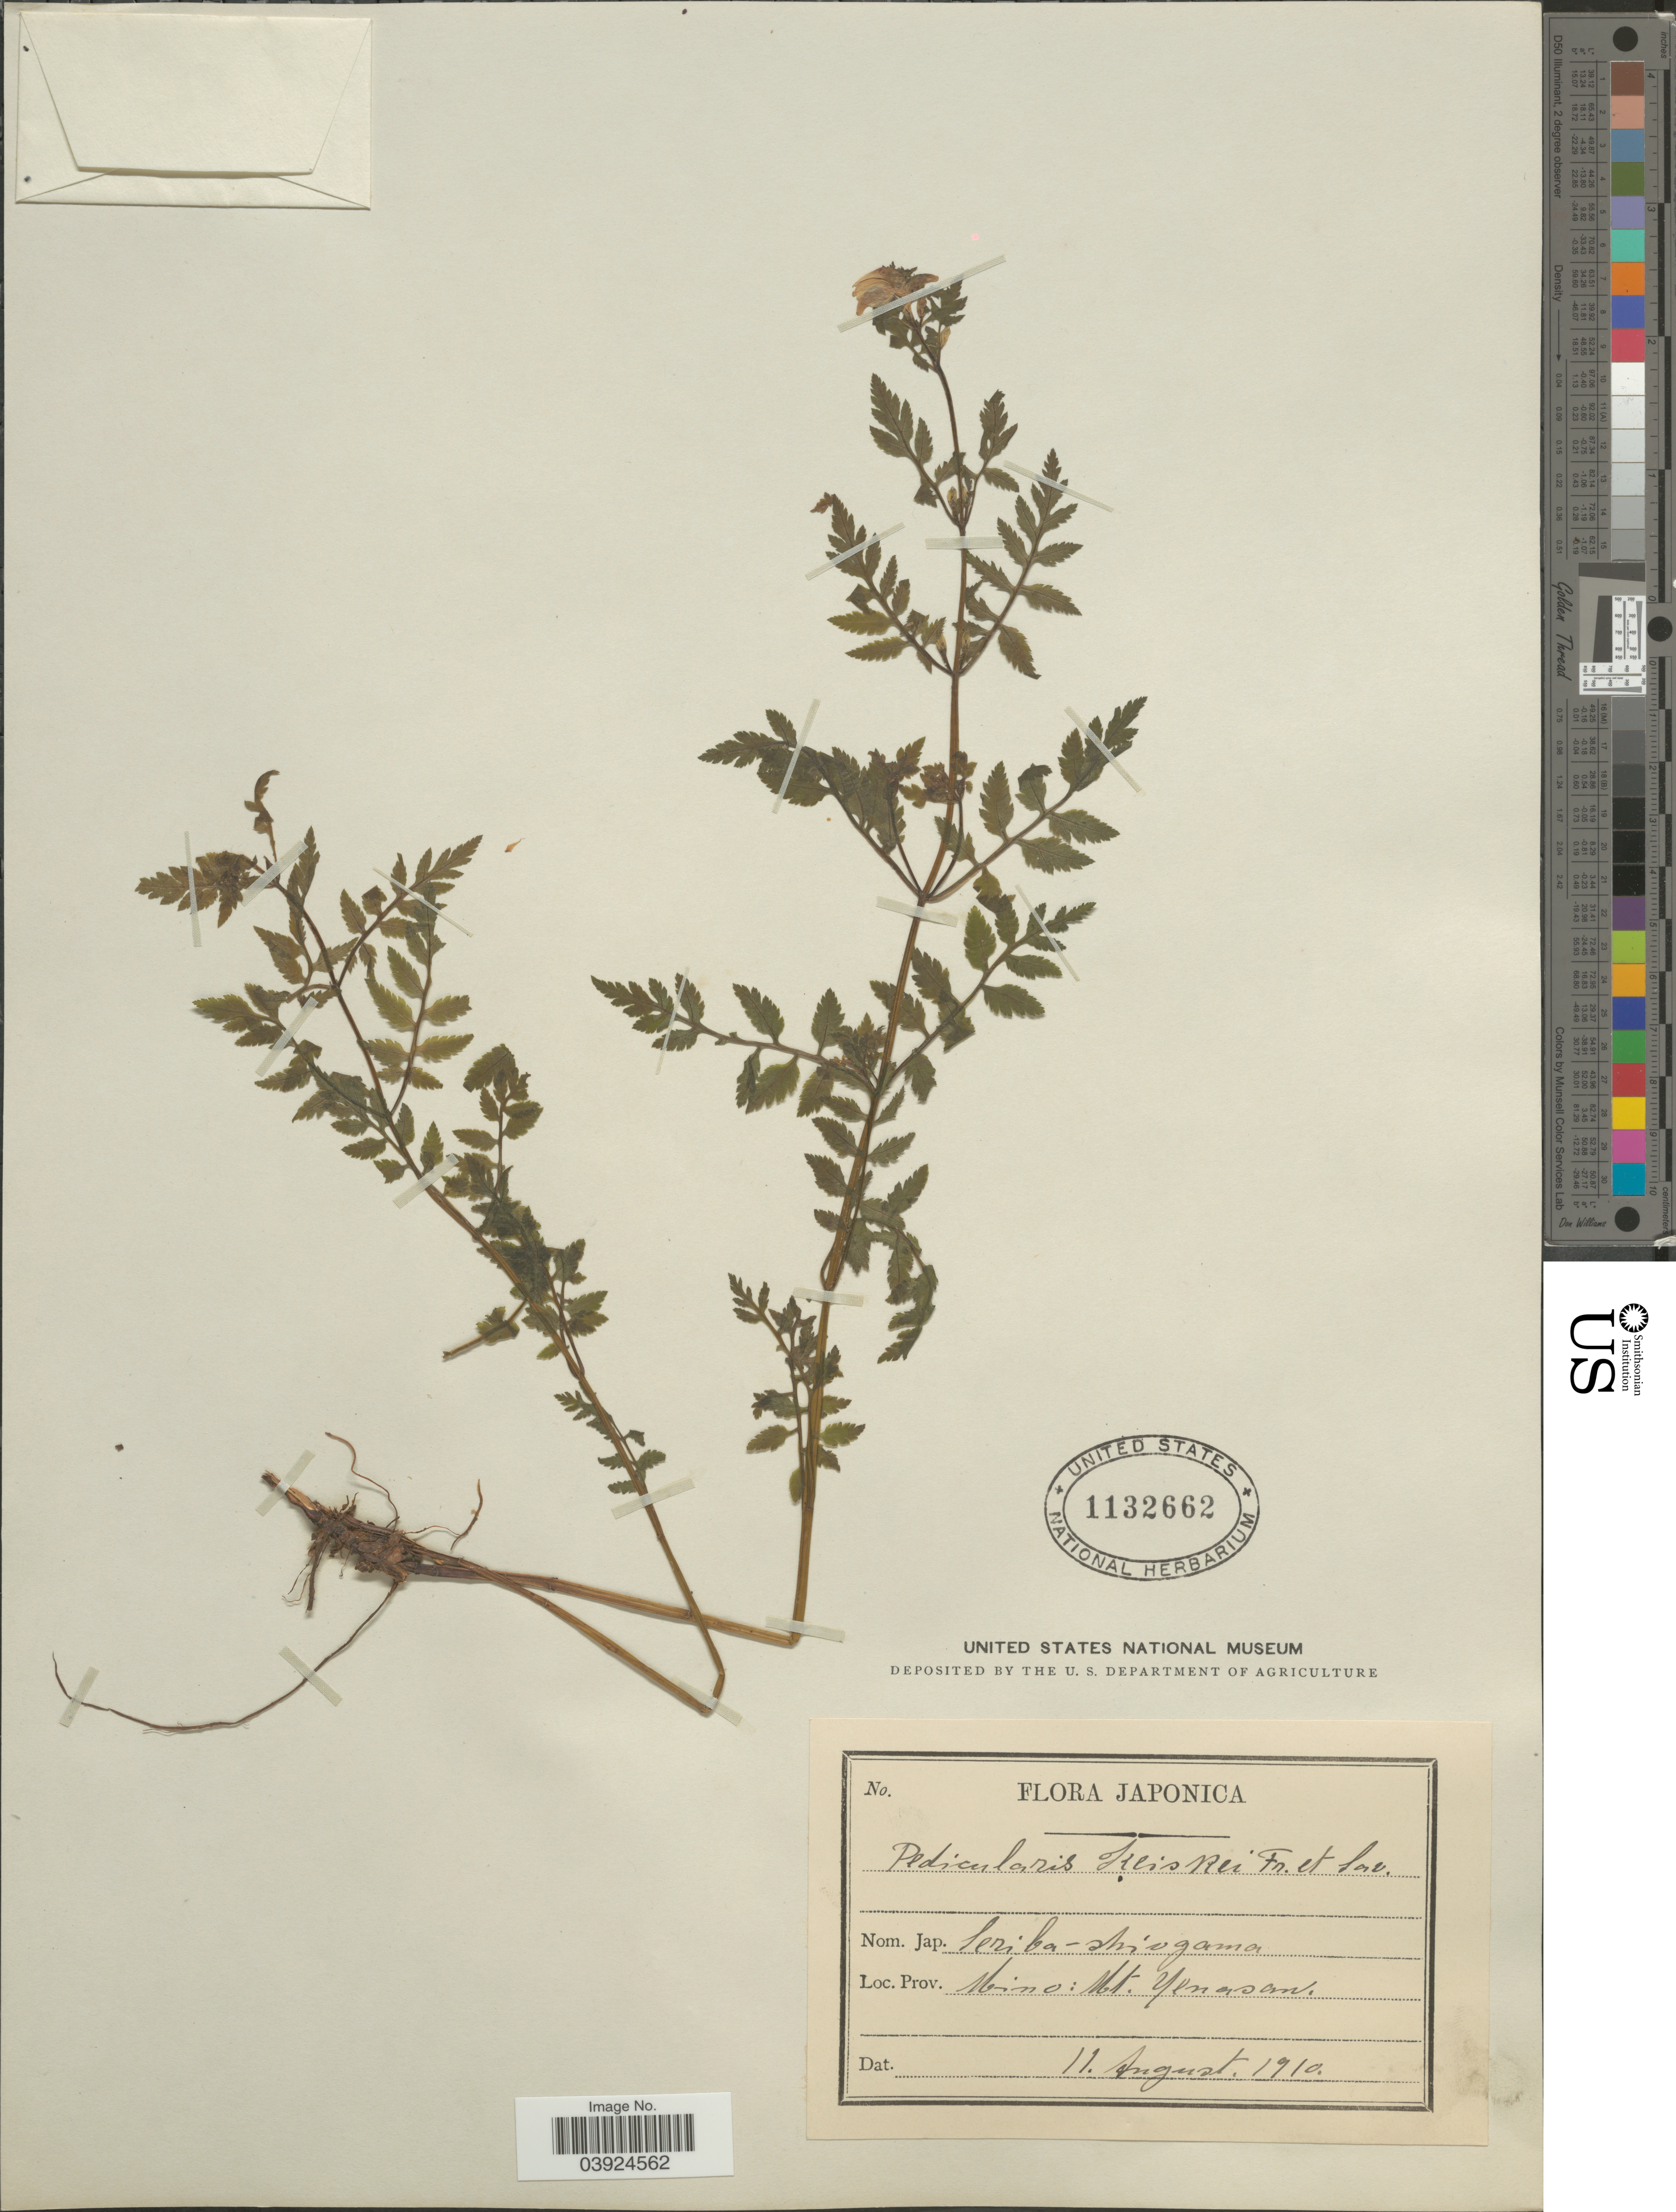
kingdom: Plantae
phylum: Tracheophyta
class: Magnoliopsida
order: Lamiales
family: Orobanchaceae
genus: Pedicularis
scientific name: Pedicularis keiskei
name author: Franch. & Sav.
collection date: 1910-08-11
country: Japan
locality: Mino: Mt. Yenasan.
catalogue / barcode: US 1132662